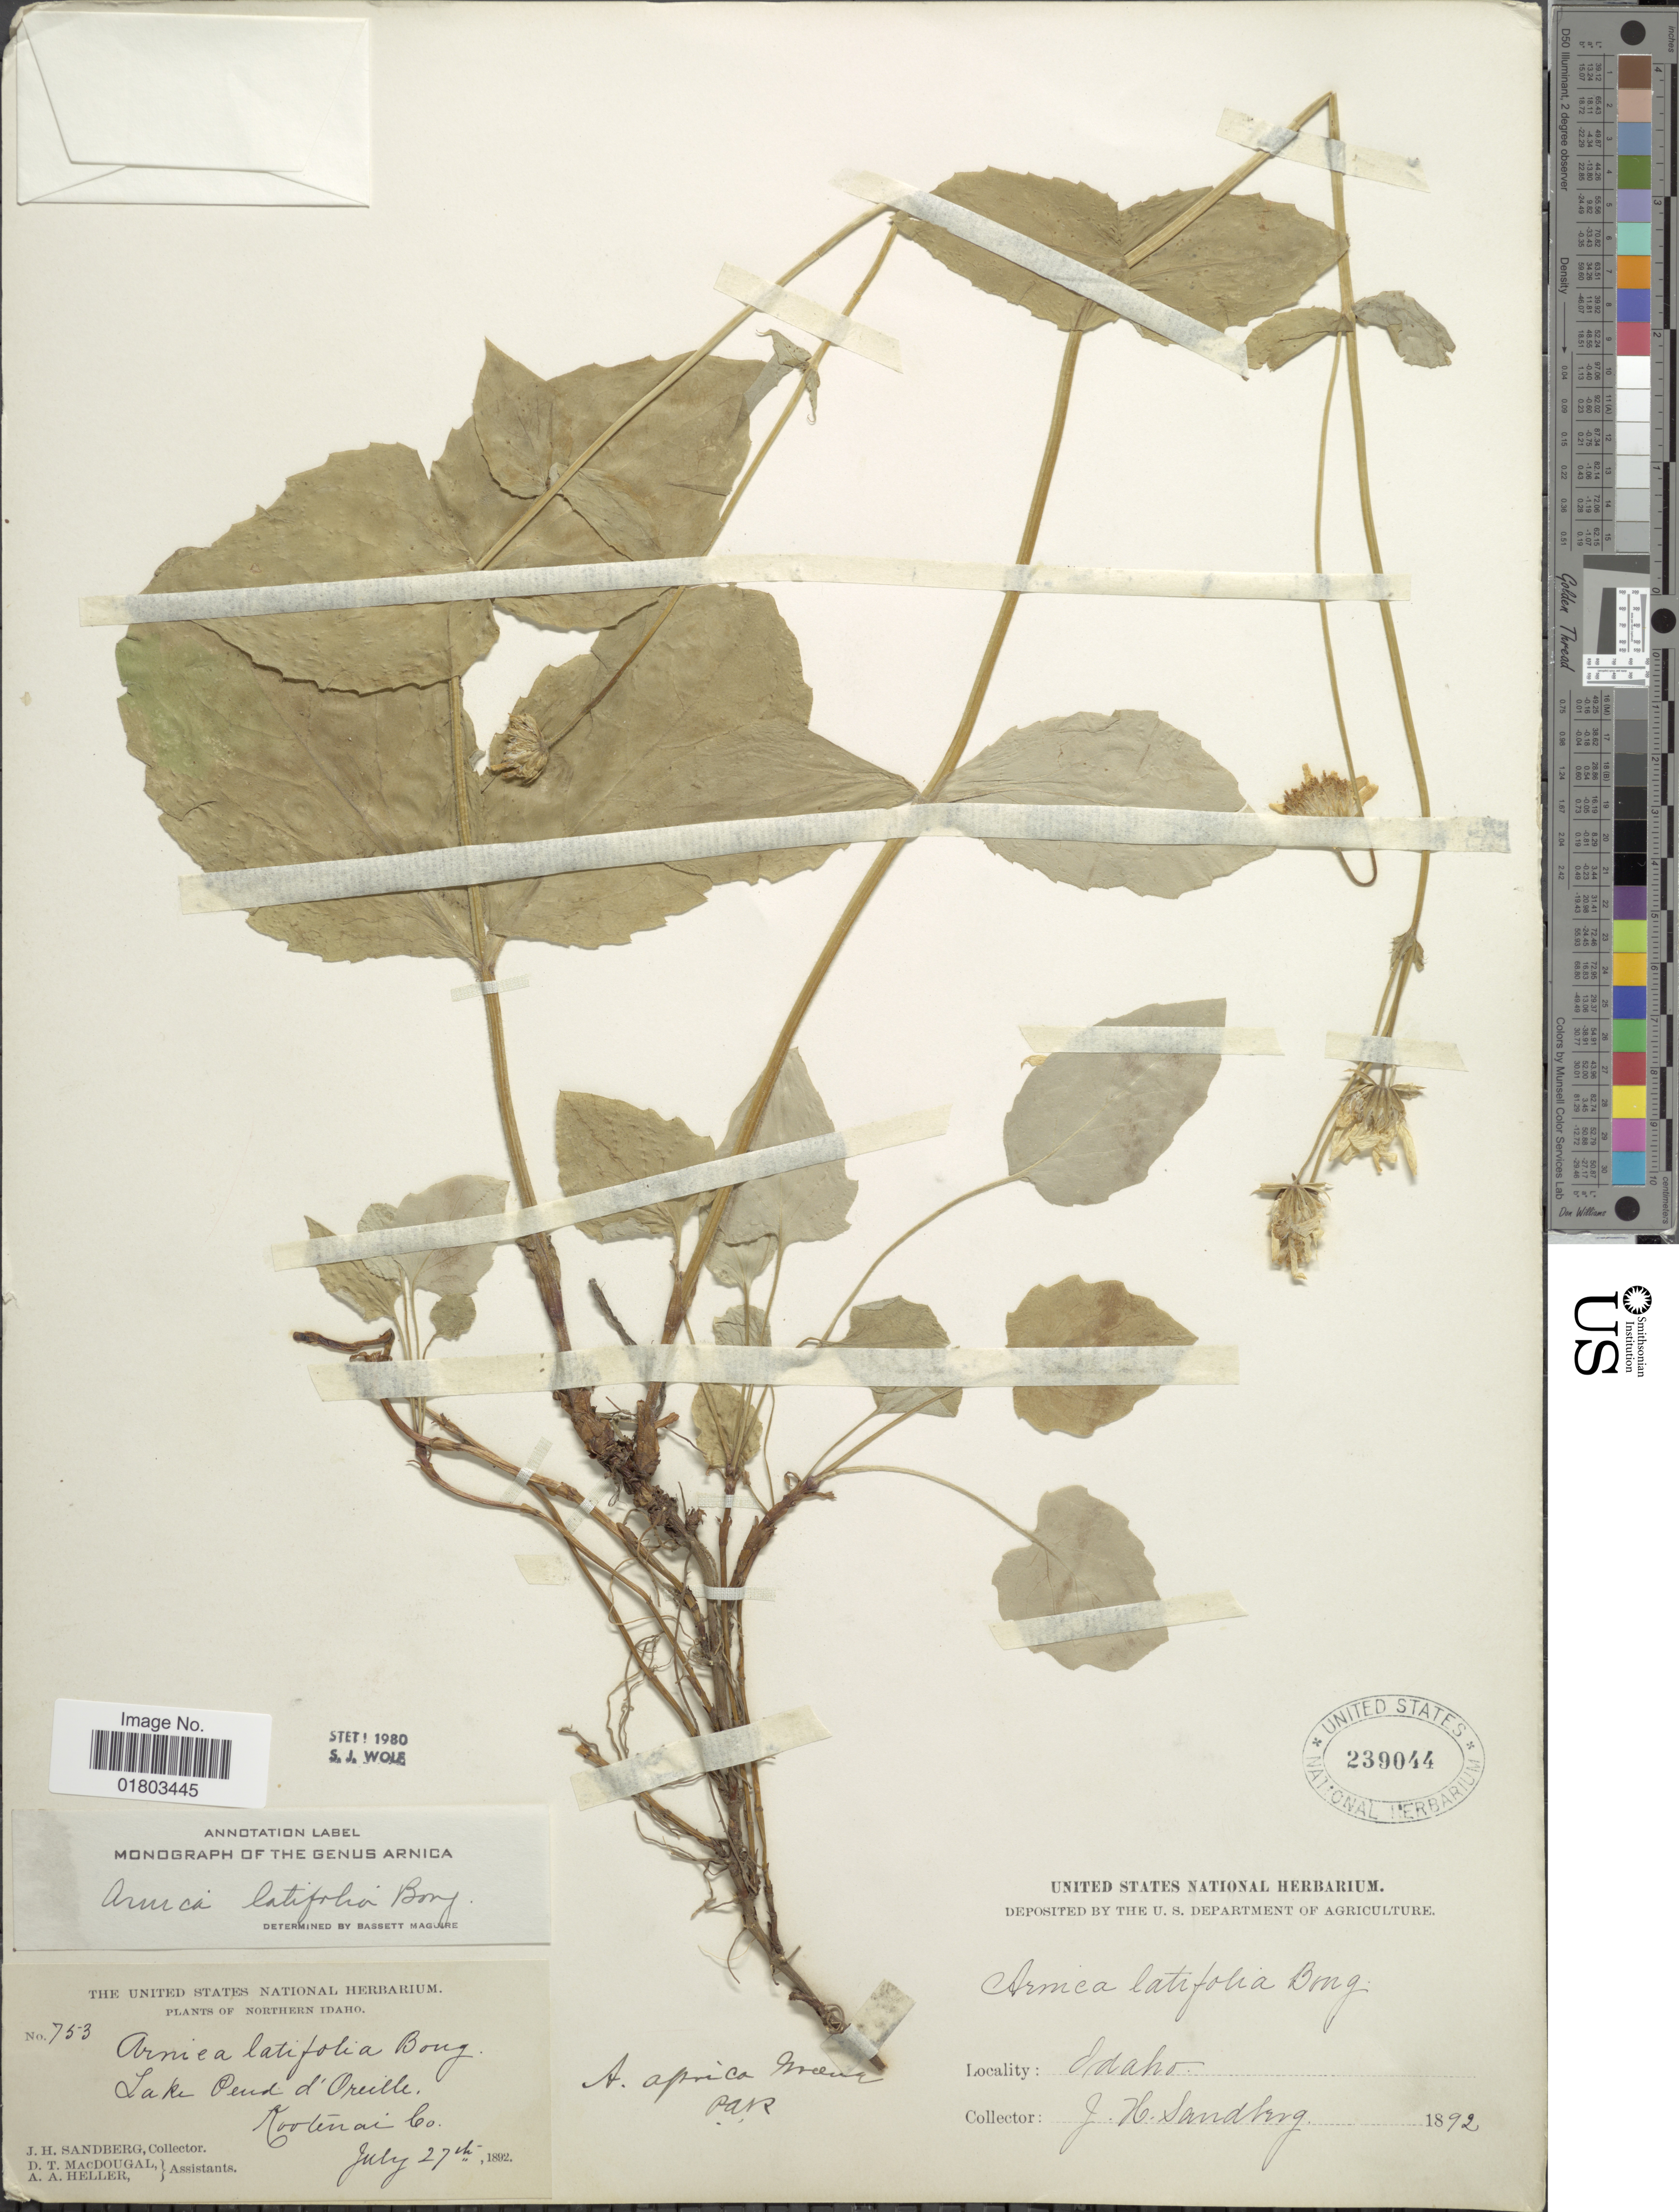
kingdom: Plantae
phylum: Tracheophyta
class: Magnoliopsida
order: Asterales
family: Asteraceae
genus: Arnica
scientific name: Arnica latifolia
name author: Bong.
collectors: J. H. Sandberg, D. T. MacDougal & A. A. Heller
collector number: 753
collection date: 1892-07-27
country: United States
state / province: Idaho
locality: Northern Idaho, lake Peud d'Oreille, Kootenai Co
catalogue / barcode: US 239044